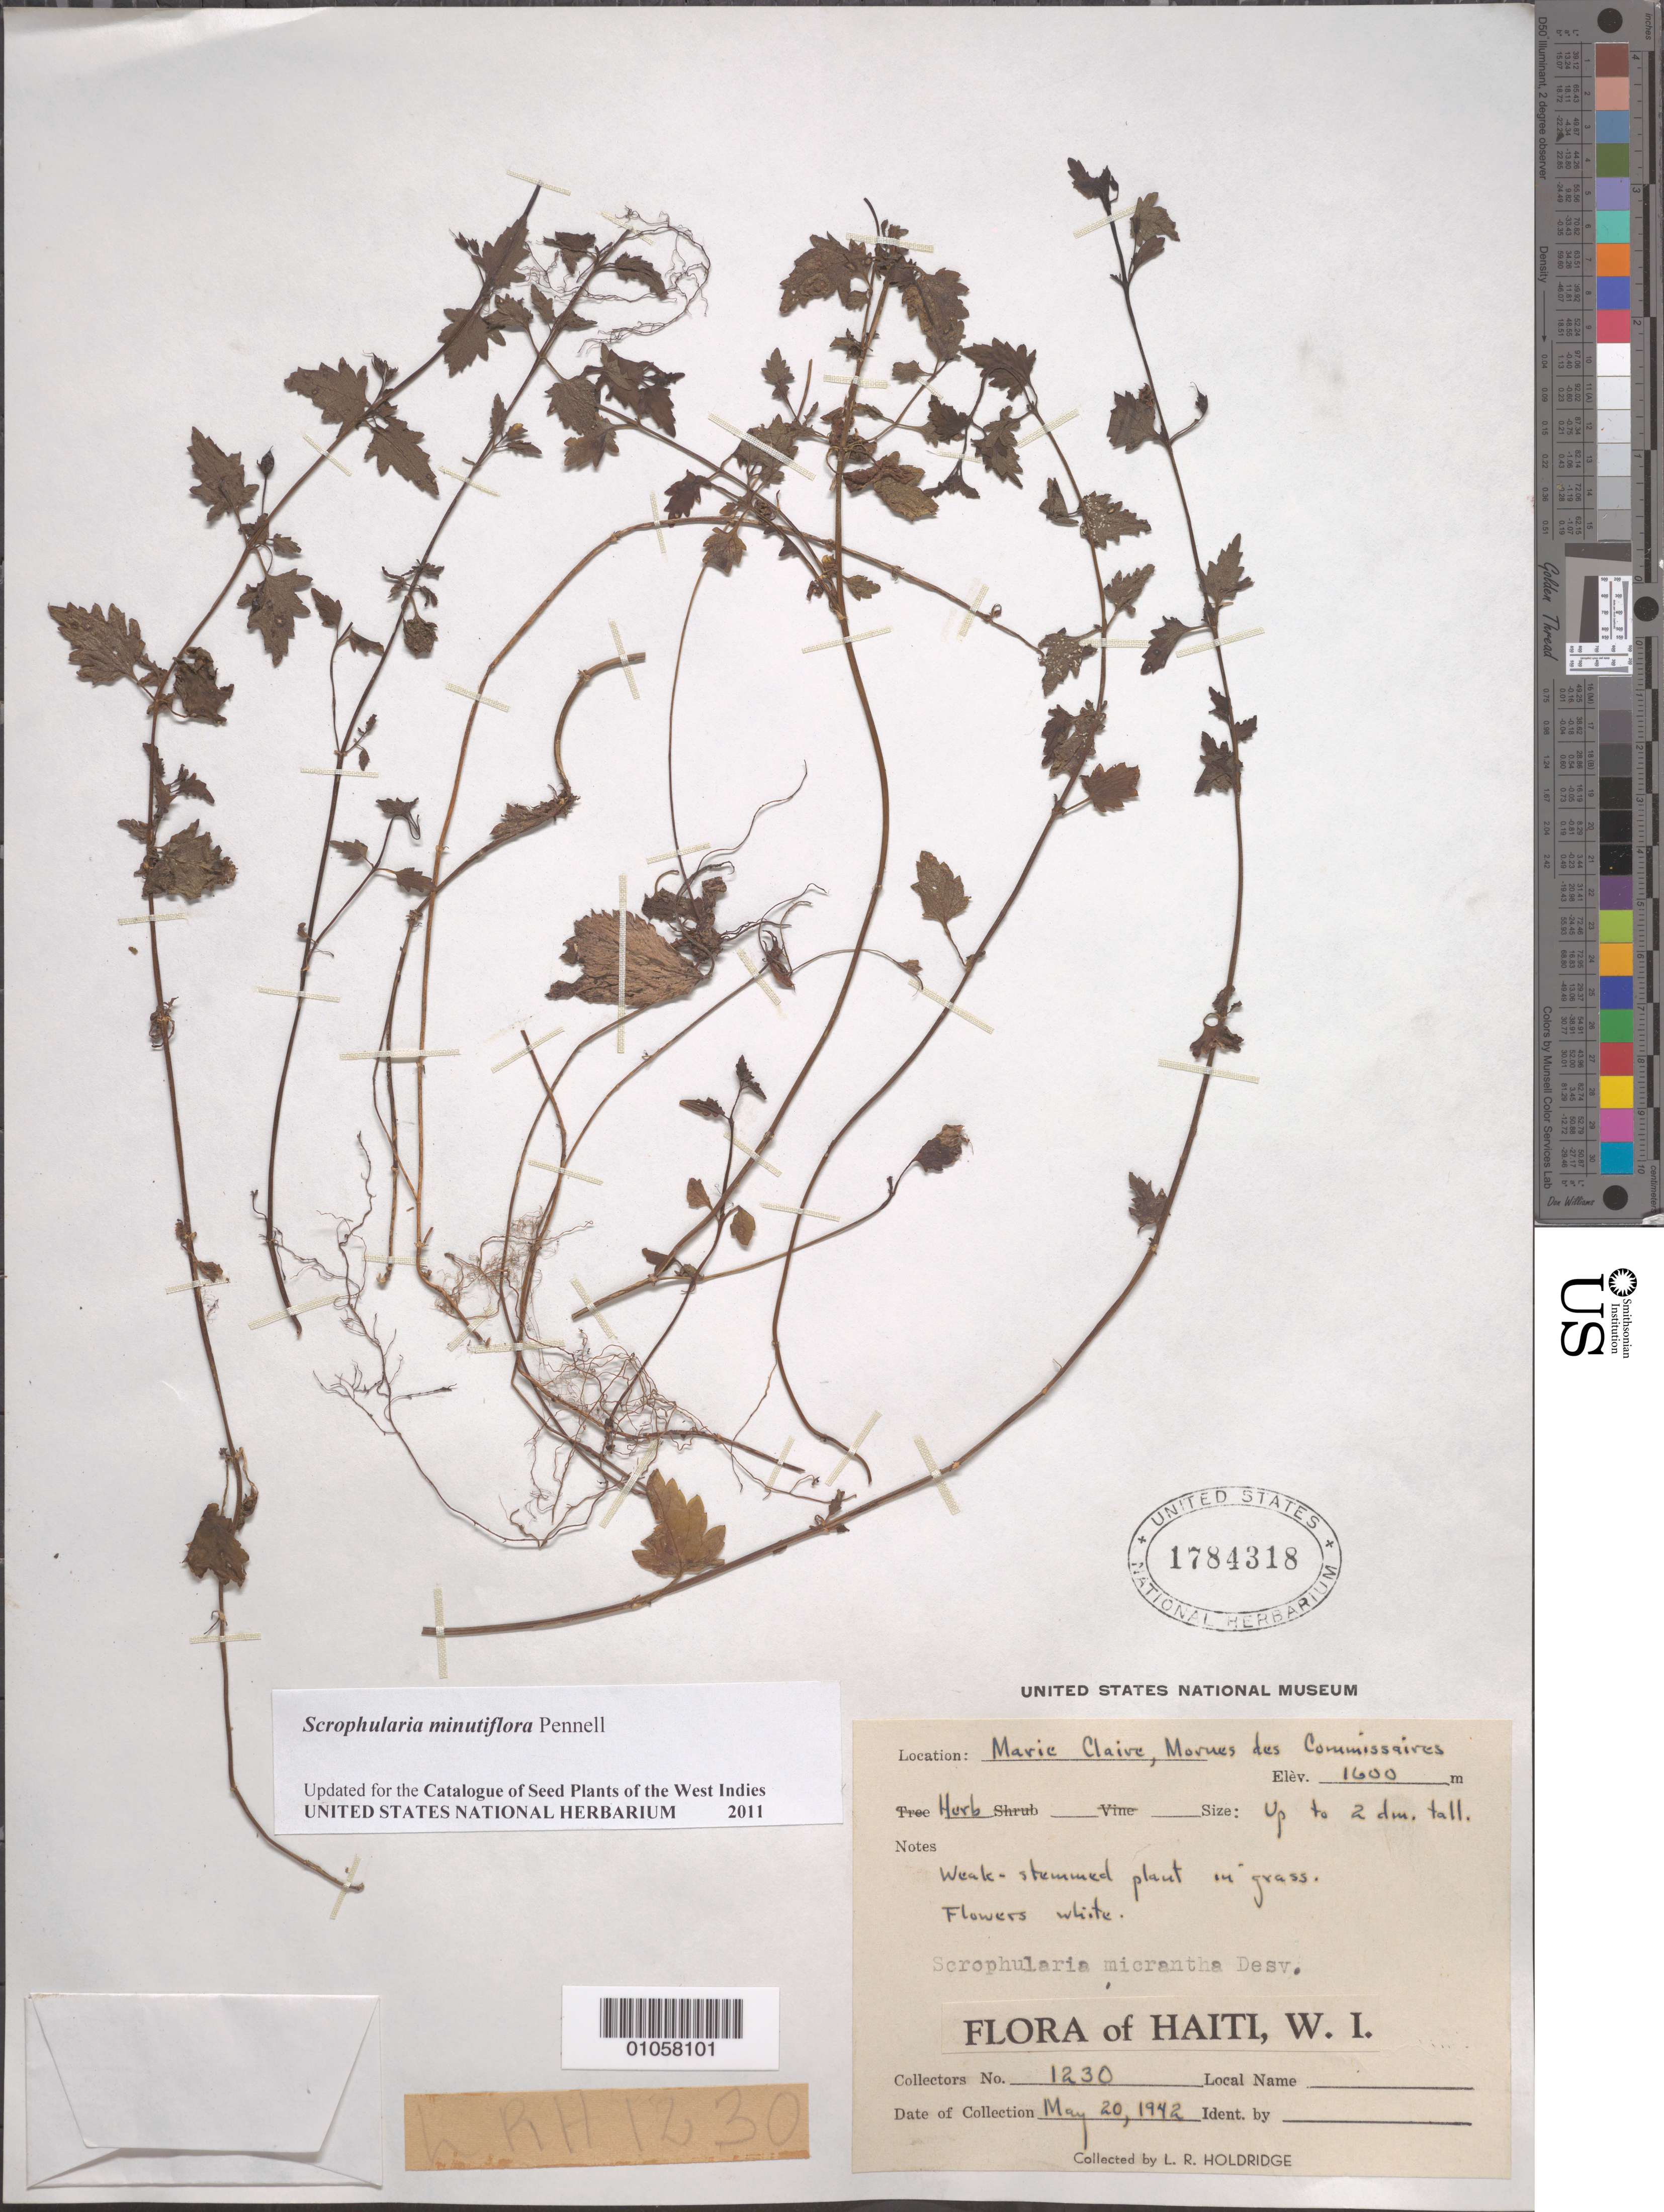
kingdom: Plantae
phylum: Tracheophyta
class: Magnoliopsida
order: Lamiales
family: Scrophulariaceae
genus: Scrophularia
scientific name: Scrophularia minutiflora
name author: Pennell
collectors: L. Holdridge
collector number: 1230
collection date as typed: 20 May 1942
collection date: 1942-05-20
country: Haiti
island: Hispaniola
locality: Mornes des Commisaires, Marie Claire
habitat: In grass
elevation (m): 1600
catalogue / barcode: US 1784318